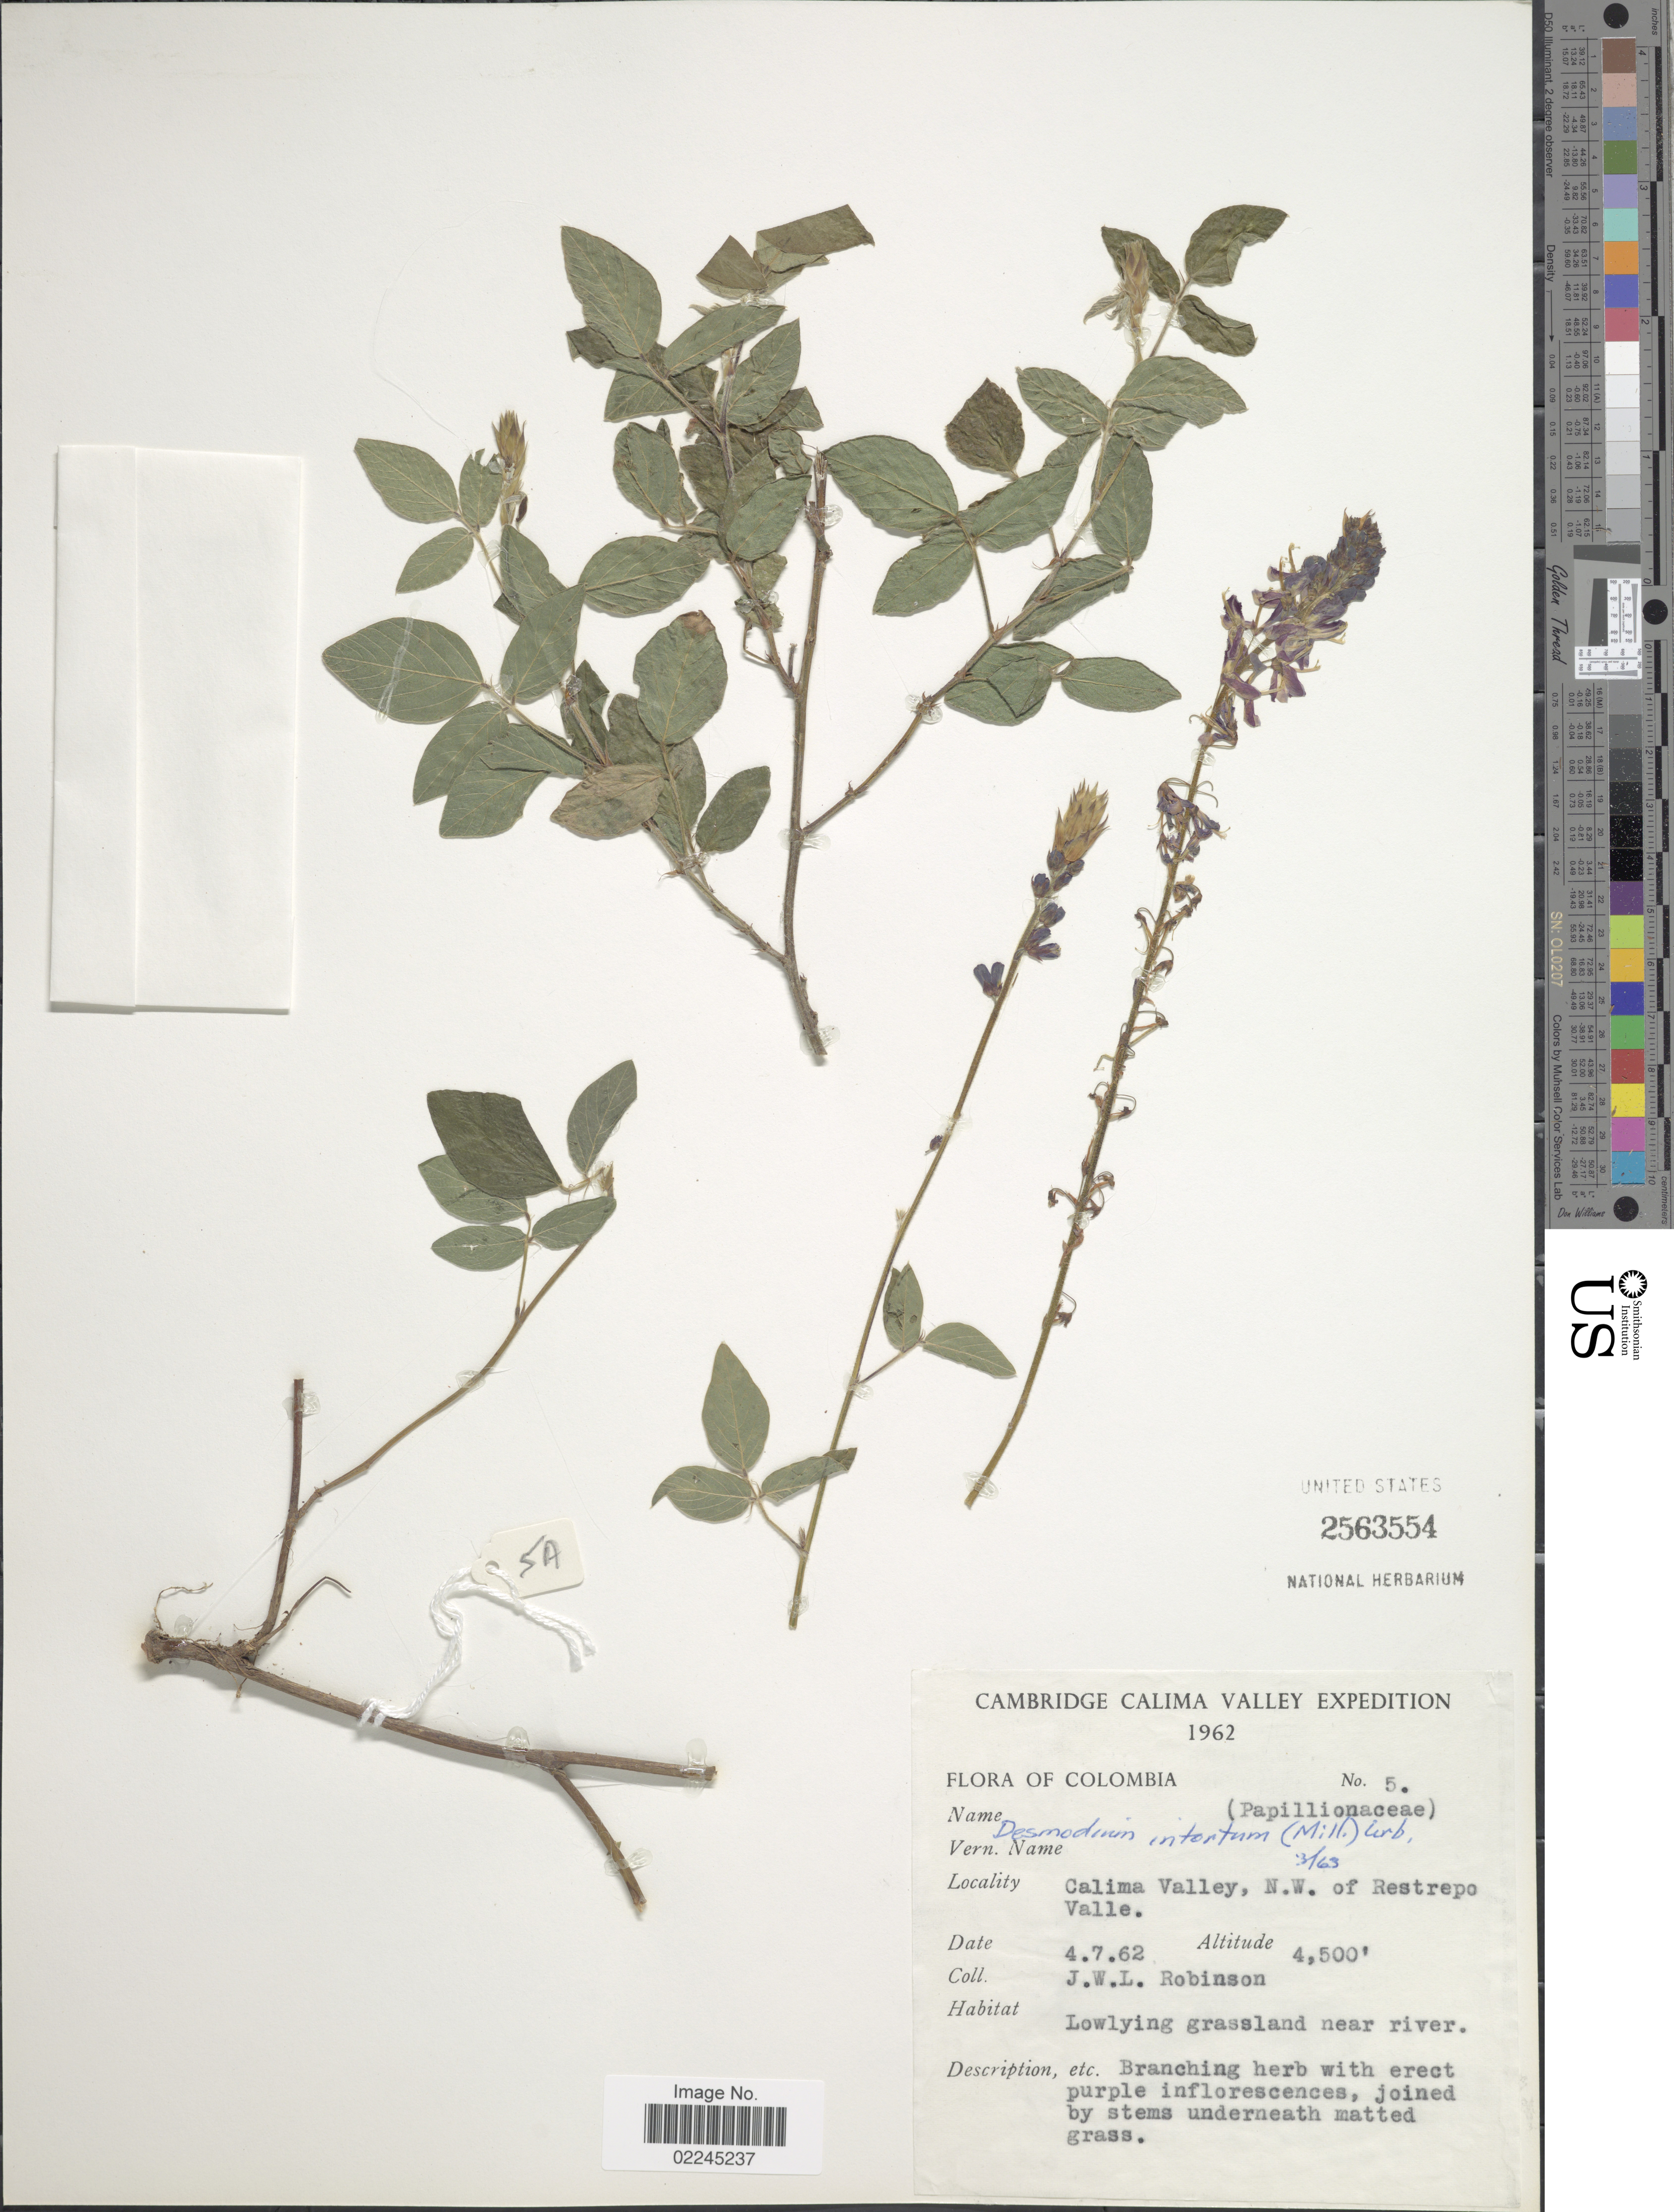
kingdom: Plantae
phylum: Tracheophyta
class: Magnoliopsida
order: Fabales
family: Fabaceae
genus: Desmodium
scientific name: Desmodium intortum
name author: (Mill.) Urb.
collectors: J. W. Robinson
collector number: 5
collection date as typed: Transcribed d/m/y: 4/7/62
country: Colombia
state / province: Valle del Cauca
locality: Calima Valley, N.W. of Restrepo Valle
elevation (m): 1372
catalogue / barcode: US 2563554